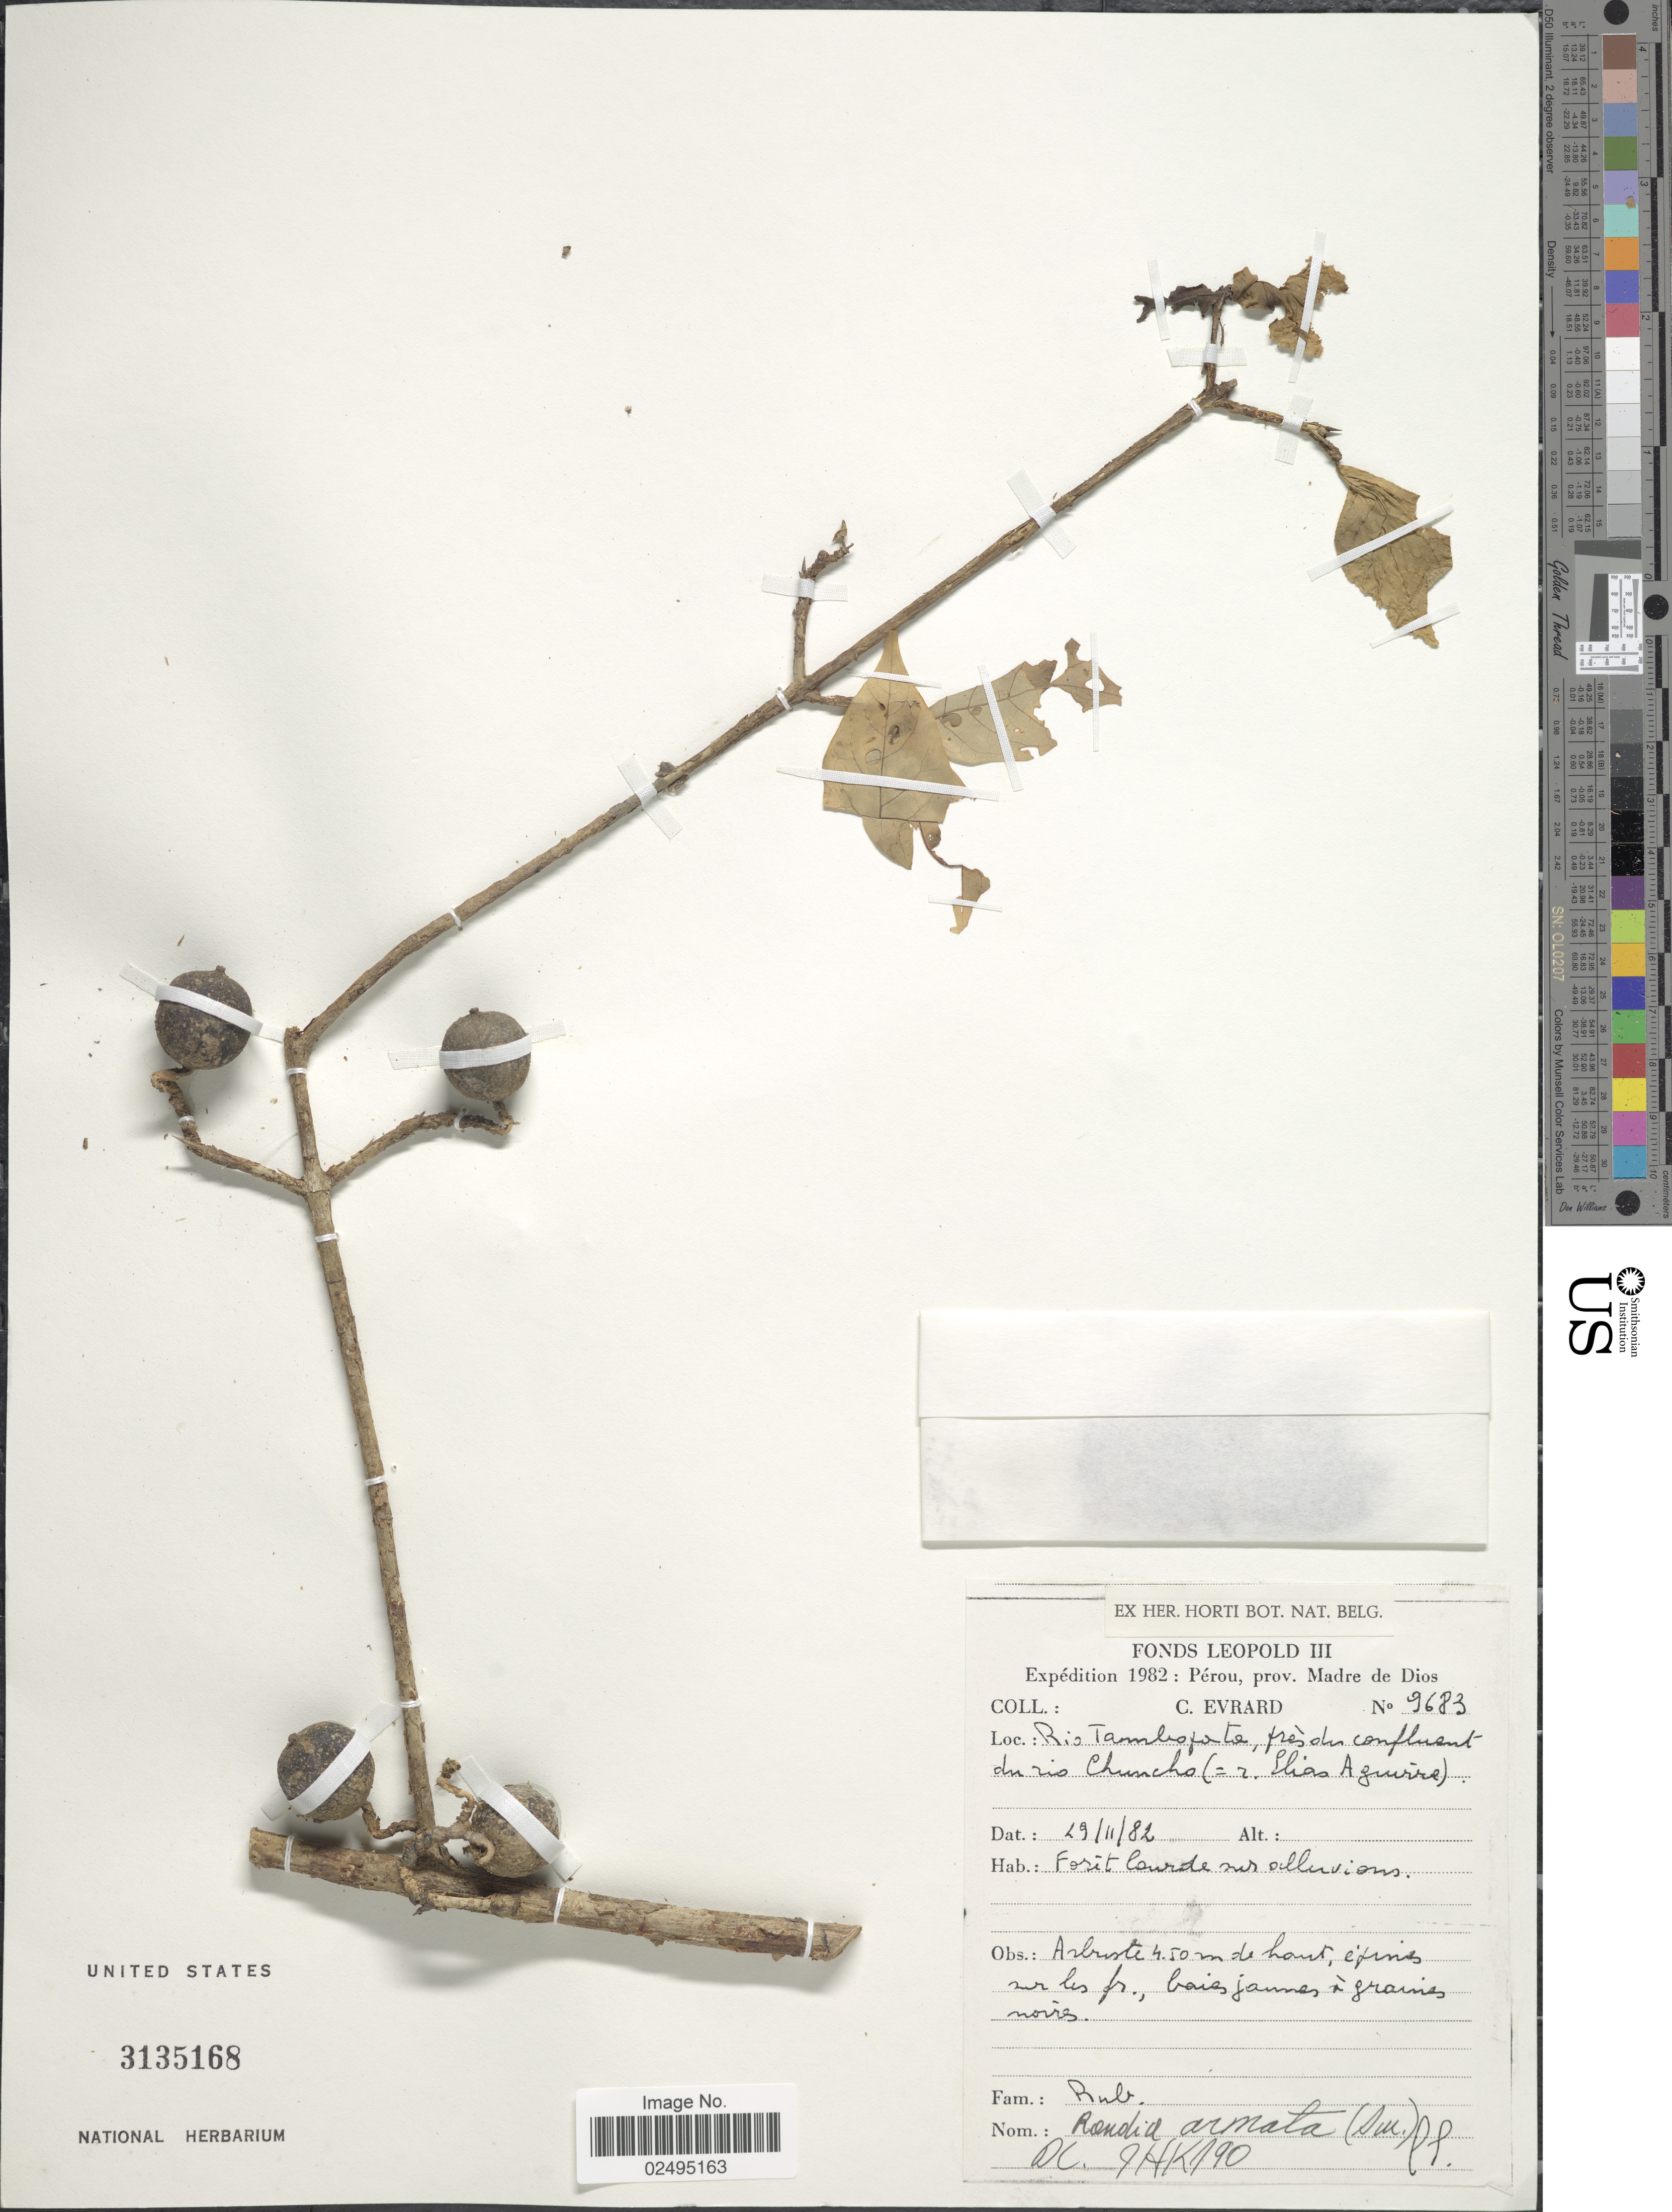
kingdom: Plantae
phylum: Tracheophyta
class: Magnoliopsida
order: Gentianales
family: Rubiaceae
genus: Randia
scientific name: Randia armata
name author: (Sw.) DC.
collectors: C. Evrard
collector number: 9683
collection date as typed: Transcribed d/m/y: 29/11/82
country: Peru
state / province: Madre de Dios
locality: Río Tambopata, près du confluent du río Chuncho (= r. Elias Aguirre)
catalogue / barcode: US 3135168